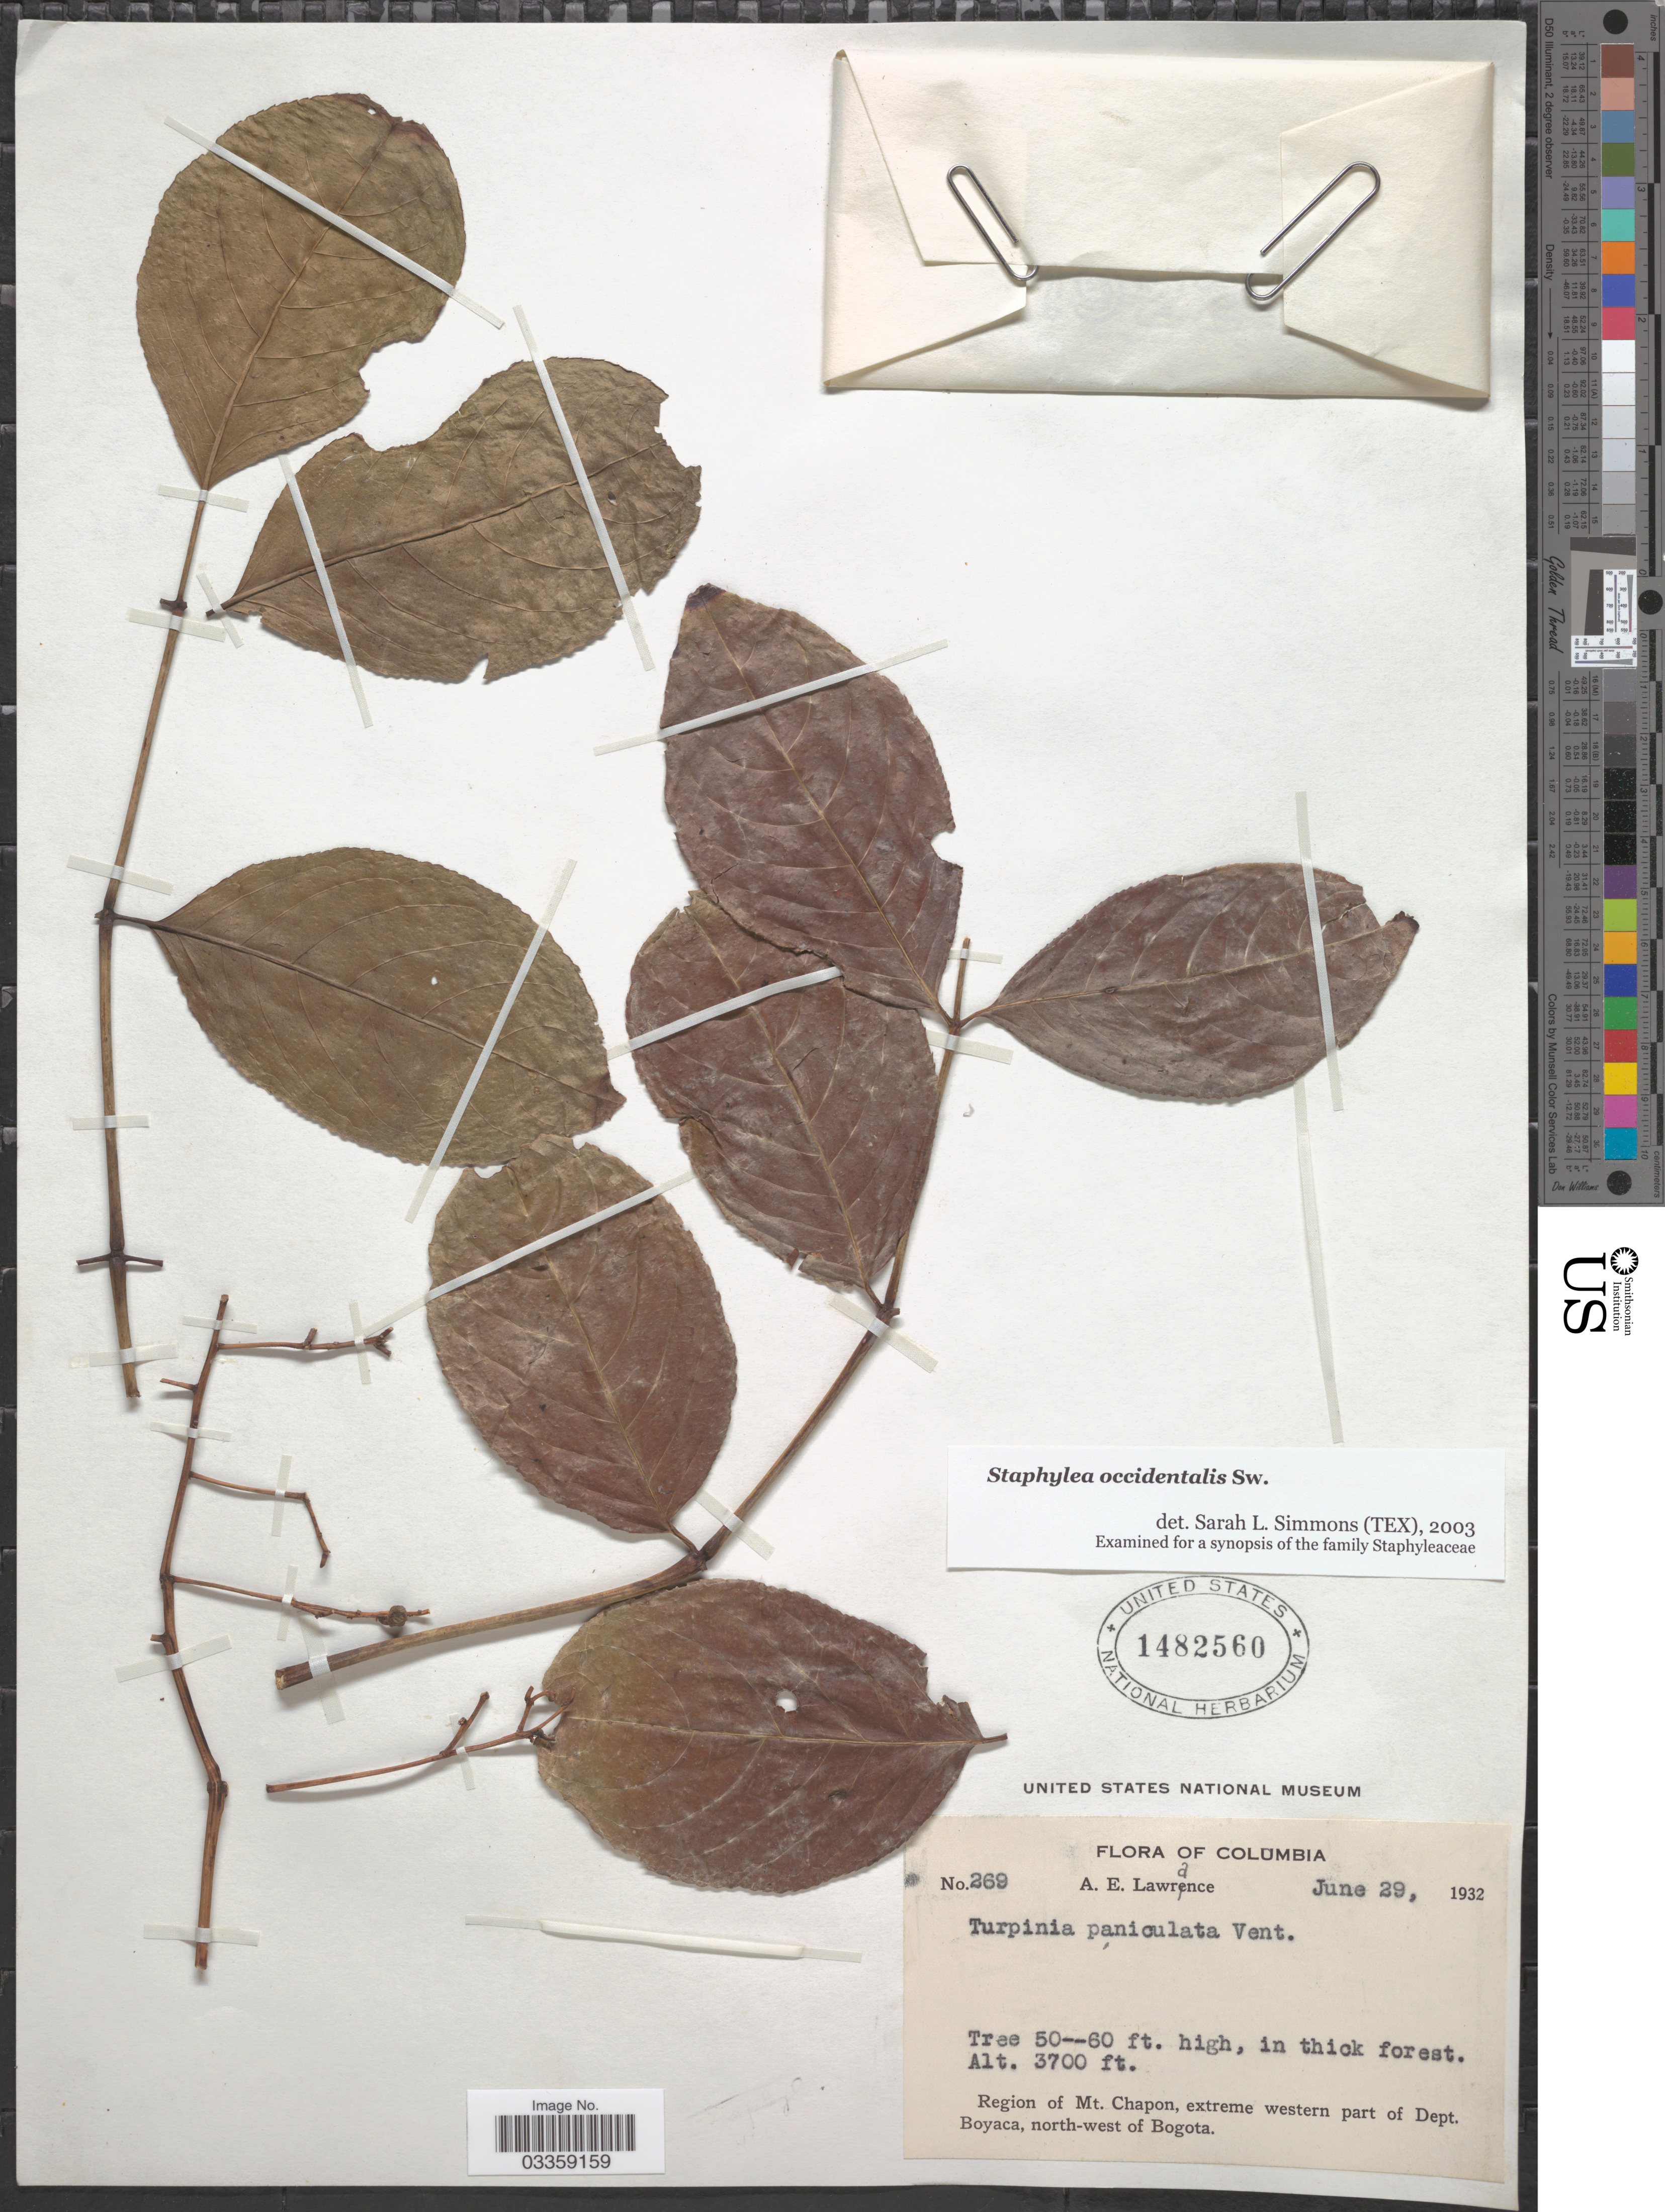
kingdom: Plantae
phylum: Tracheophyta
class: Magnoliopsida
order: Crossosomatales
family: Staphyleaceae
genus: Turpinia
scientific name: Turpinia occidentalis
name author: (Sw.) G. Don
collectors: A. Lawrance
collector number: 269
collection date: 1932-06-29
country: Colombia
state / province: Boyacá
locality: Region of Mt. Chapon, extreme western part of Dept. Boyaca, north-west of Bogota.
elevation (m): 1128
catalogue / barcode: US 1482560